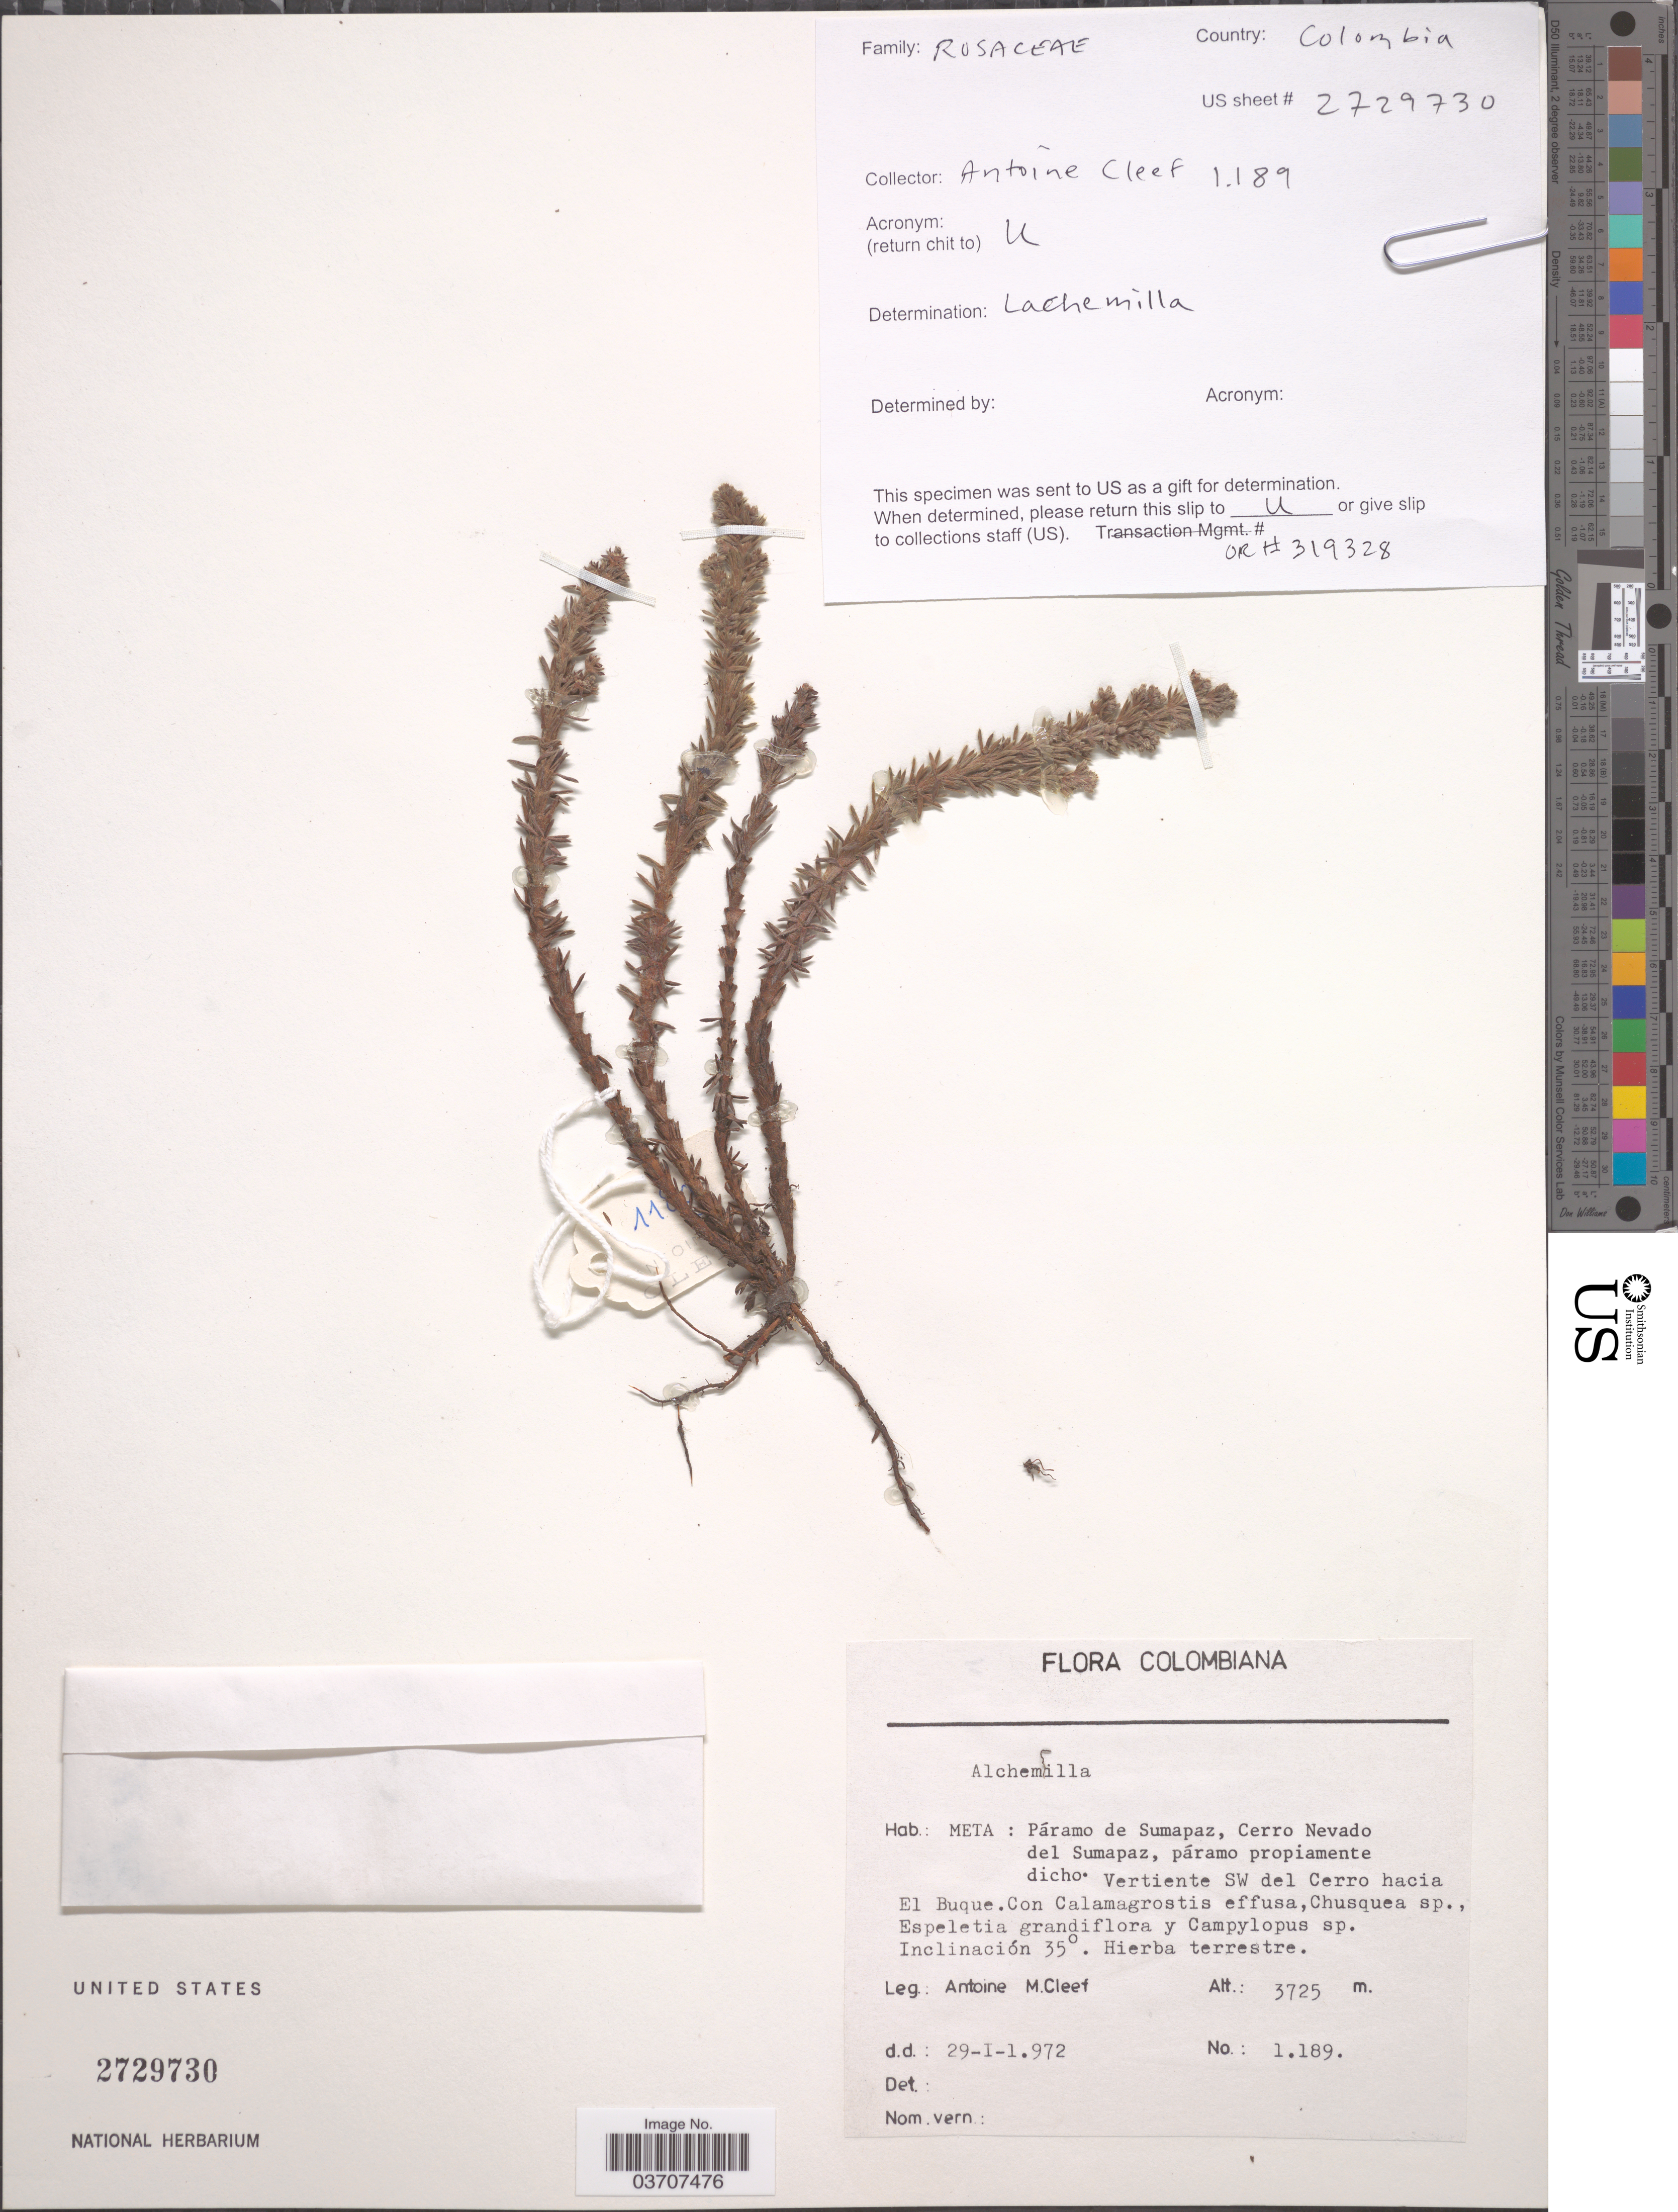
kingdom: Plantae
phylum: Tracheophyta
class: Magnoliopsida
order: Rosales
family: Rosaceae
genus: Alchemilla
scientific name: Alchemilla nivalis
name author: Kunth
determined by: Dorr, L. J., (BOT), Smithsonian Institution - National Museum of Natural History (UNITED STATES)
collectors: A. M. Cleef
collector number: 1189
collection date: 1972-01-29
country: Colombia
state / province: Meta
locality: Páramo de Sumapaz, Cerro Nevado del Sumapaz, páramo propiamente dicho. Vertiente SW del Cerro hacia El Buque.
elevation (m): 3725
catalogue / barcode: US 2729730